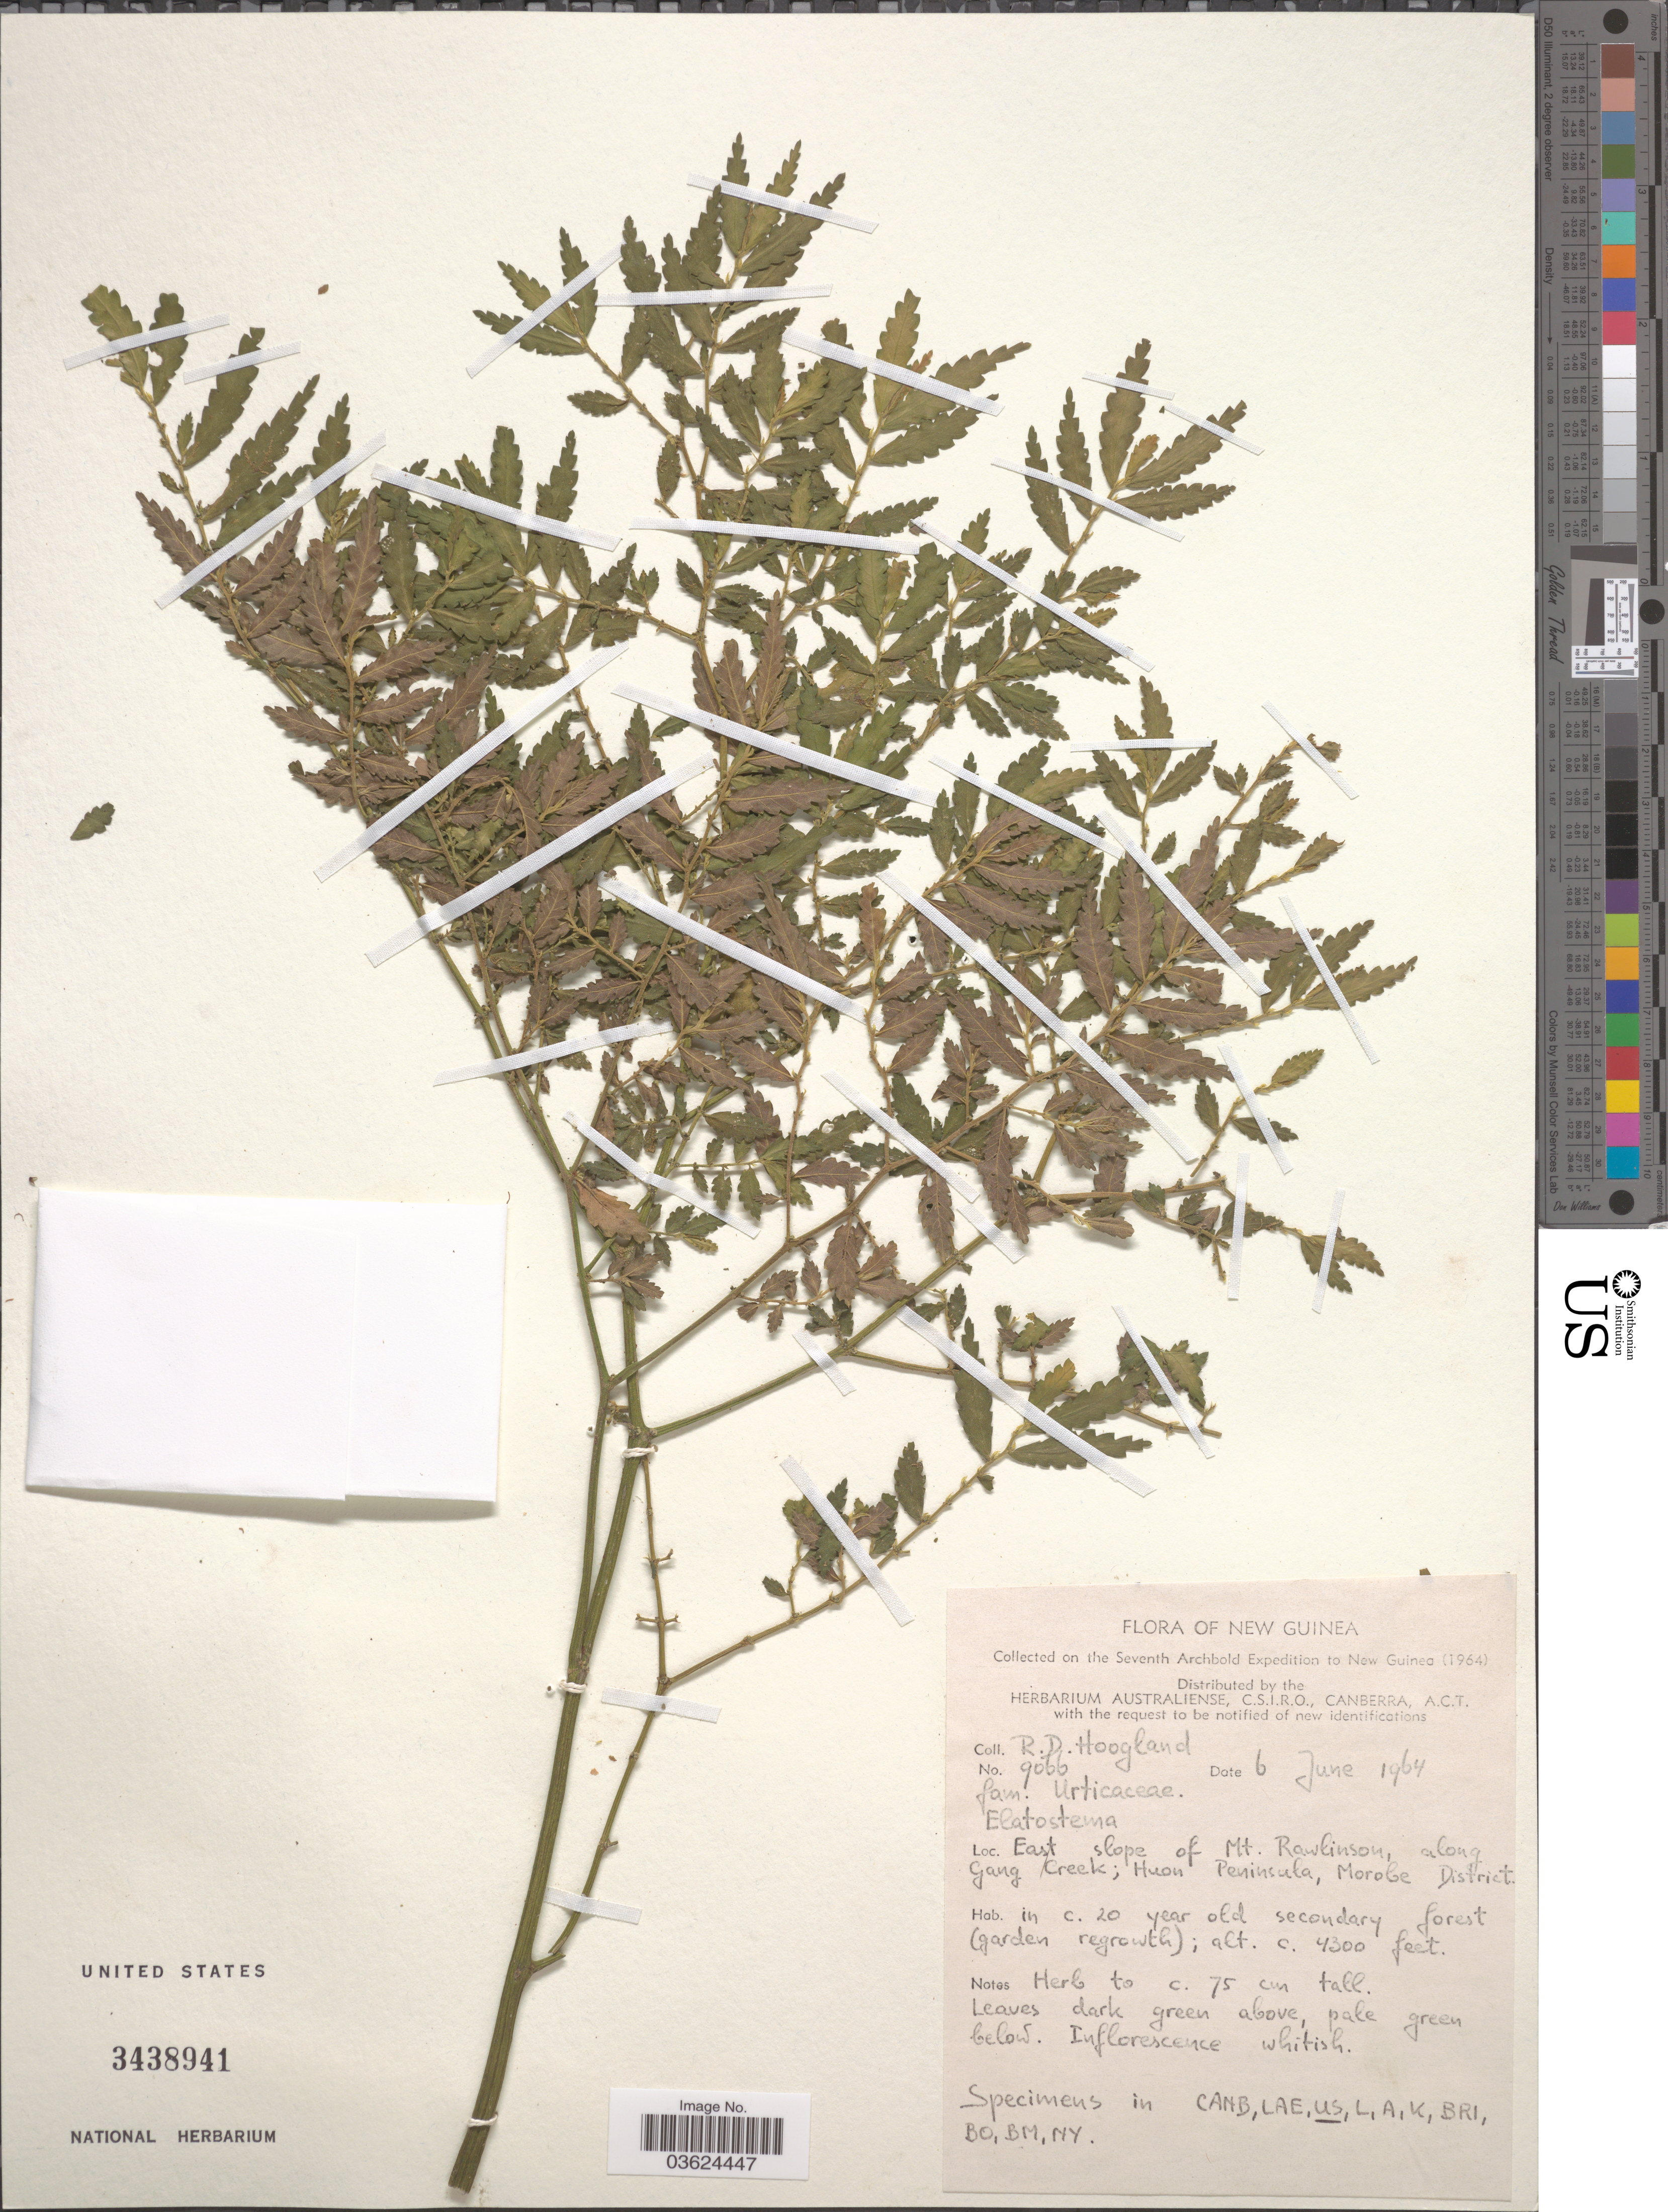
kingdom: Plantae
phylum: Tracheophyta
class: Magnoliopsida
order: Rosales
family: Urticaceae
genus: Elatostema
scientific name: Elatostema sp.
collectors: R. D. Hoogland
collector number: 9066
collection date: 1964-06-06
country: Papua New Guinea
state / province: Morobe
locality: New Guinea. East slope of Mt. Rawlinson, along Gang Creek; Huon Peninsula, Morobe District.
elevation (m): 1311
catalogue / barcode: US 3438941